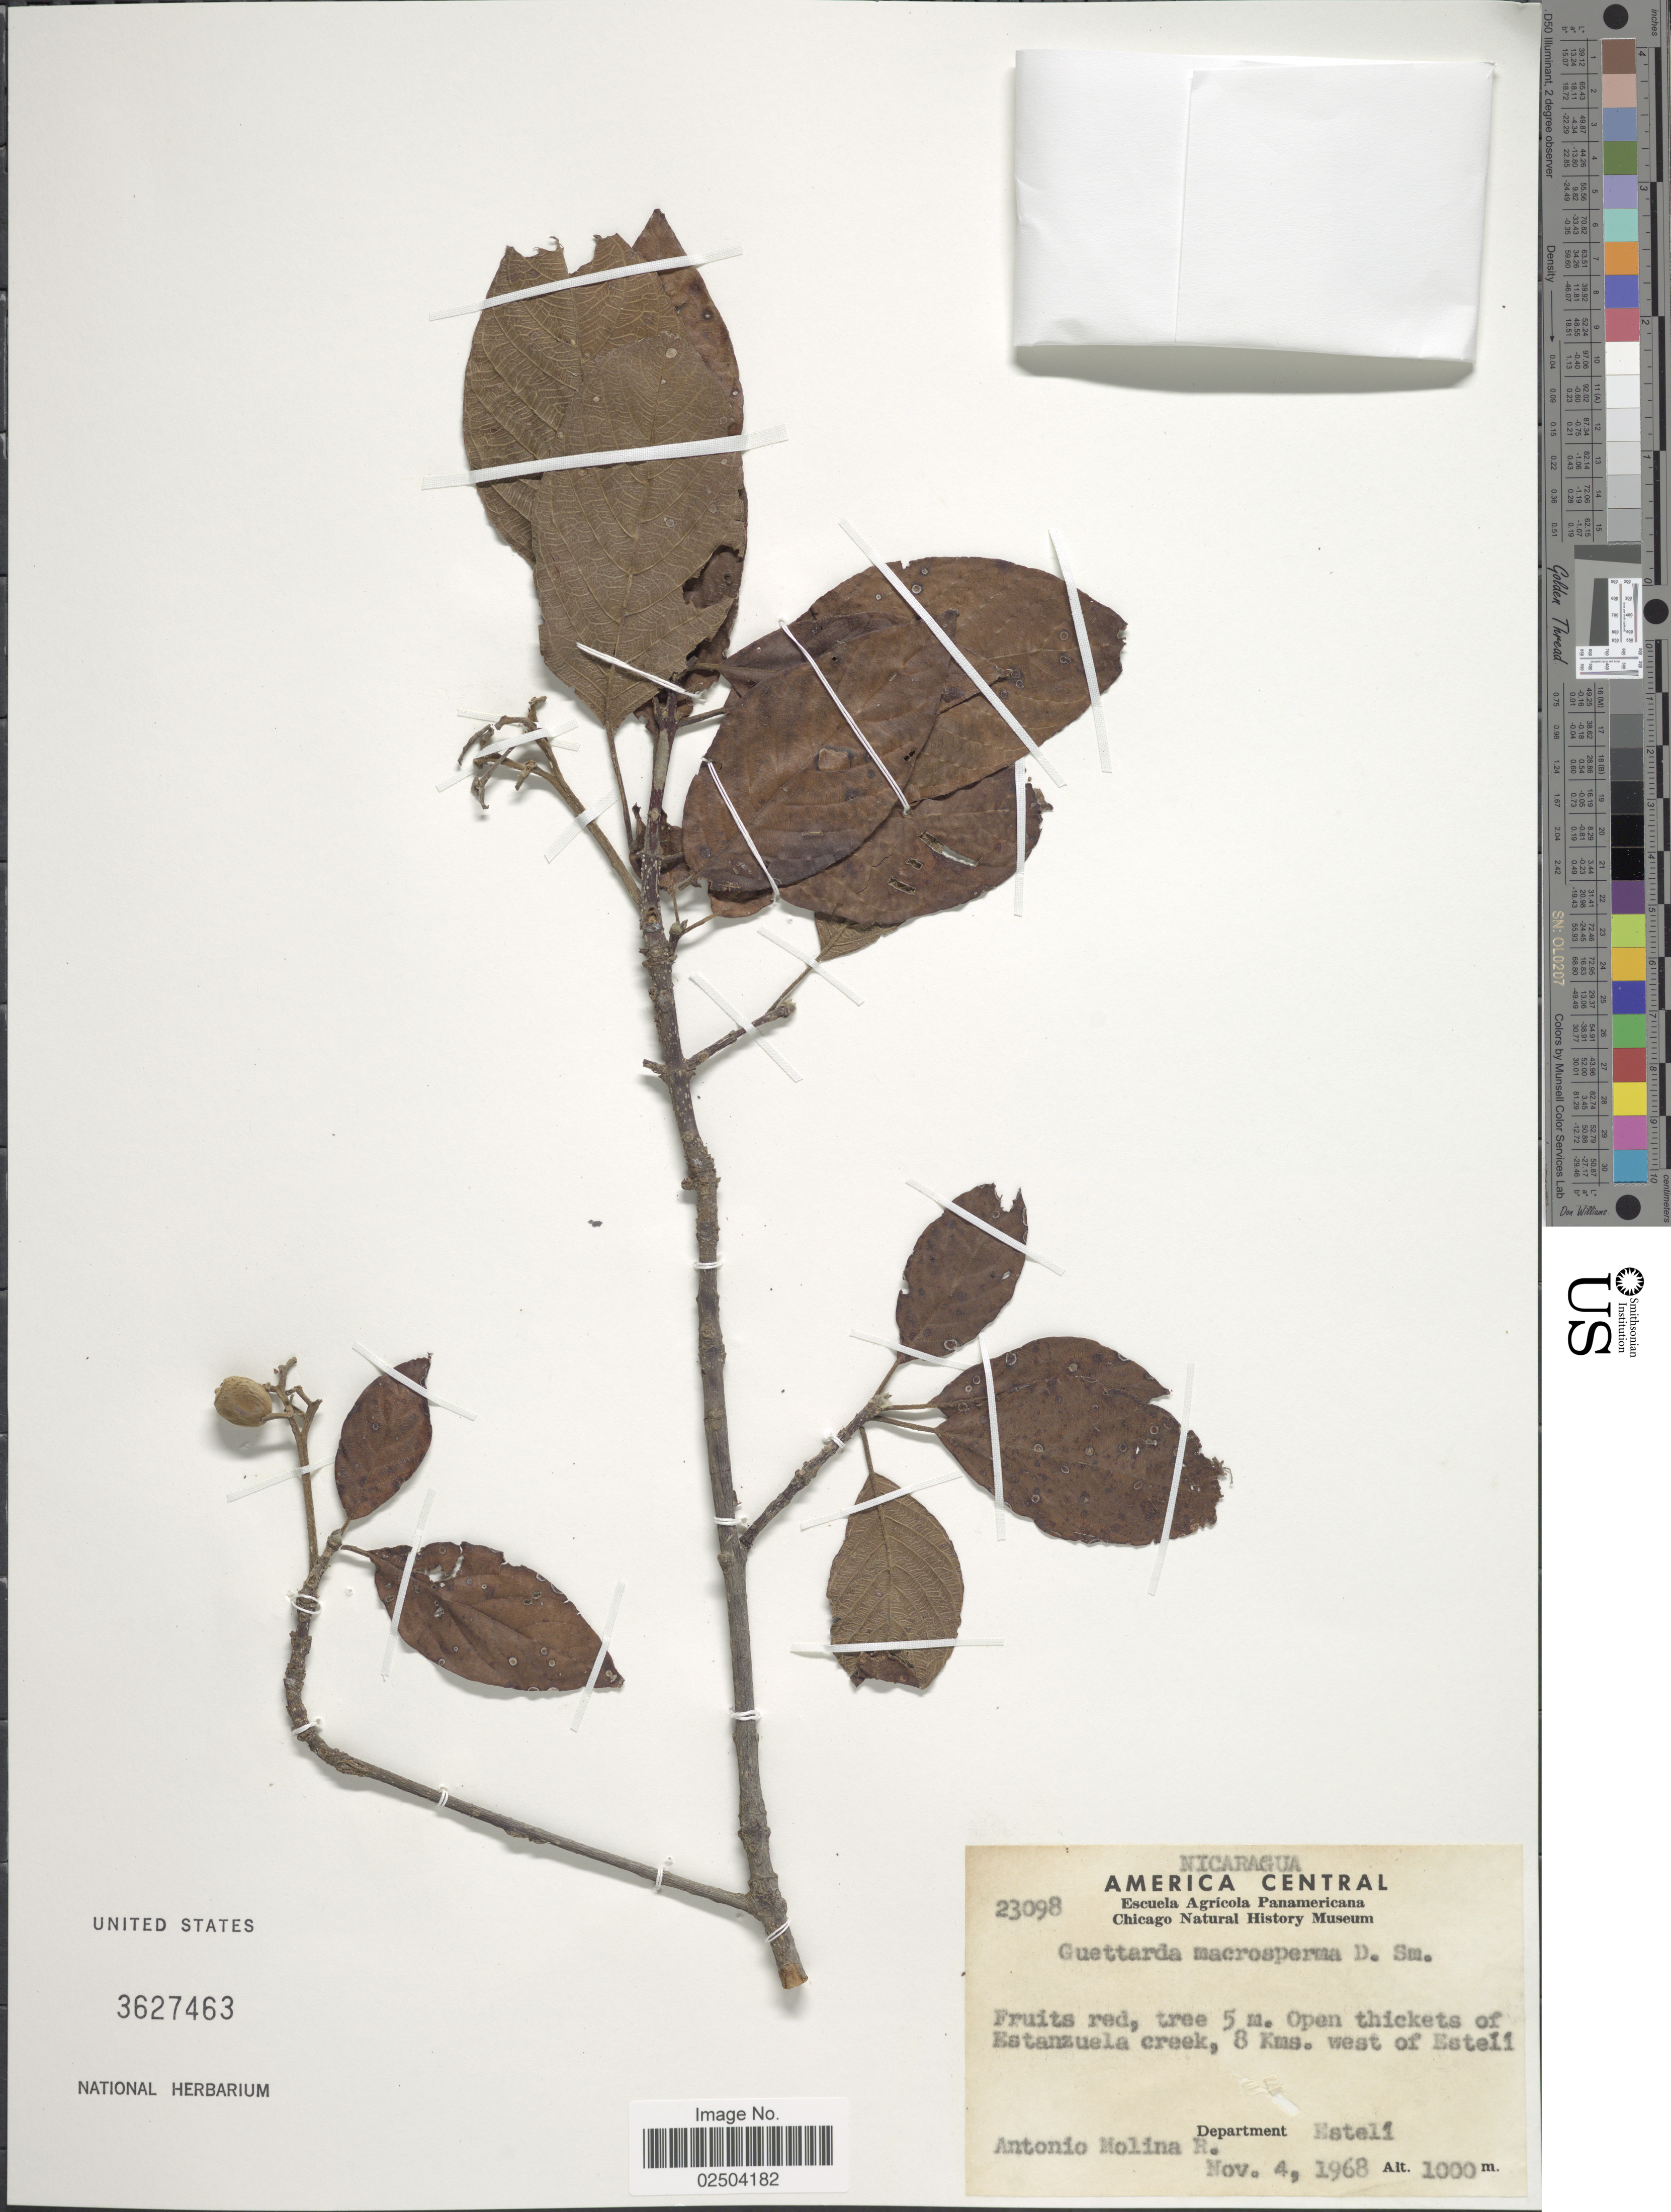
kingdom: Plantae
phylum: Tracheophyta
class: Magnoliopsida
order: Gentianales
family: Rubiaceae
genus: Guettarda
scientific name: Guettarda macrosperma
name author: Donn. Sm.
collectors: A. Molina R.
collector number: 23098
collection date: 1968-11-04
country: Nicaragua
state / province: Esteli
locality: Open thickets of Estanzuela creek, 8 Kms. west of Esteli. Department Esteli.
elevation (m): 1000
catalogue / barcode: US 3627463